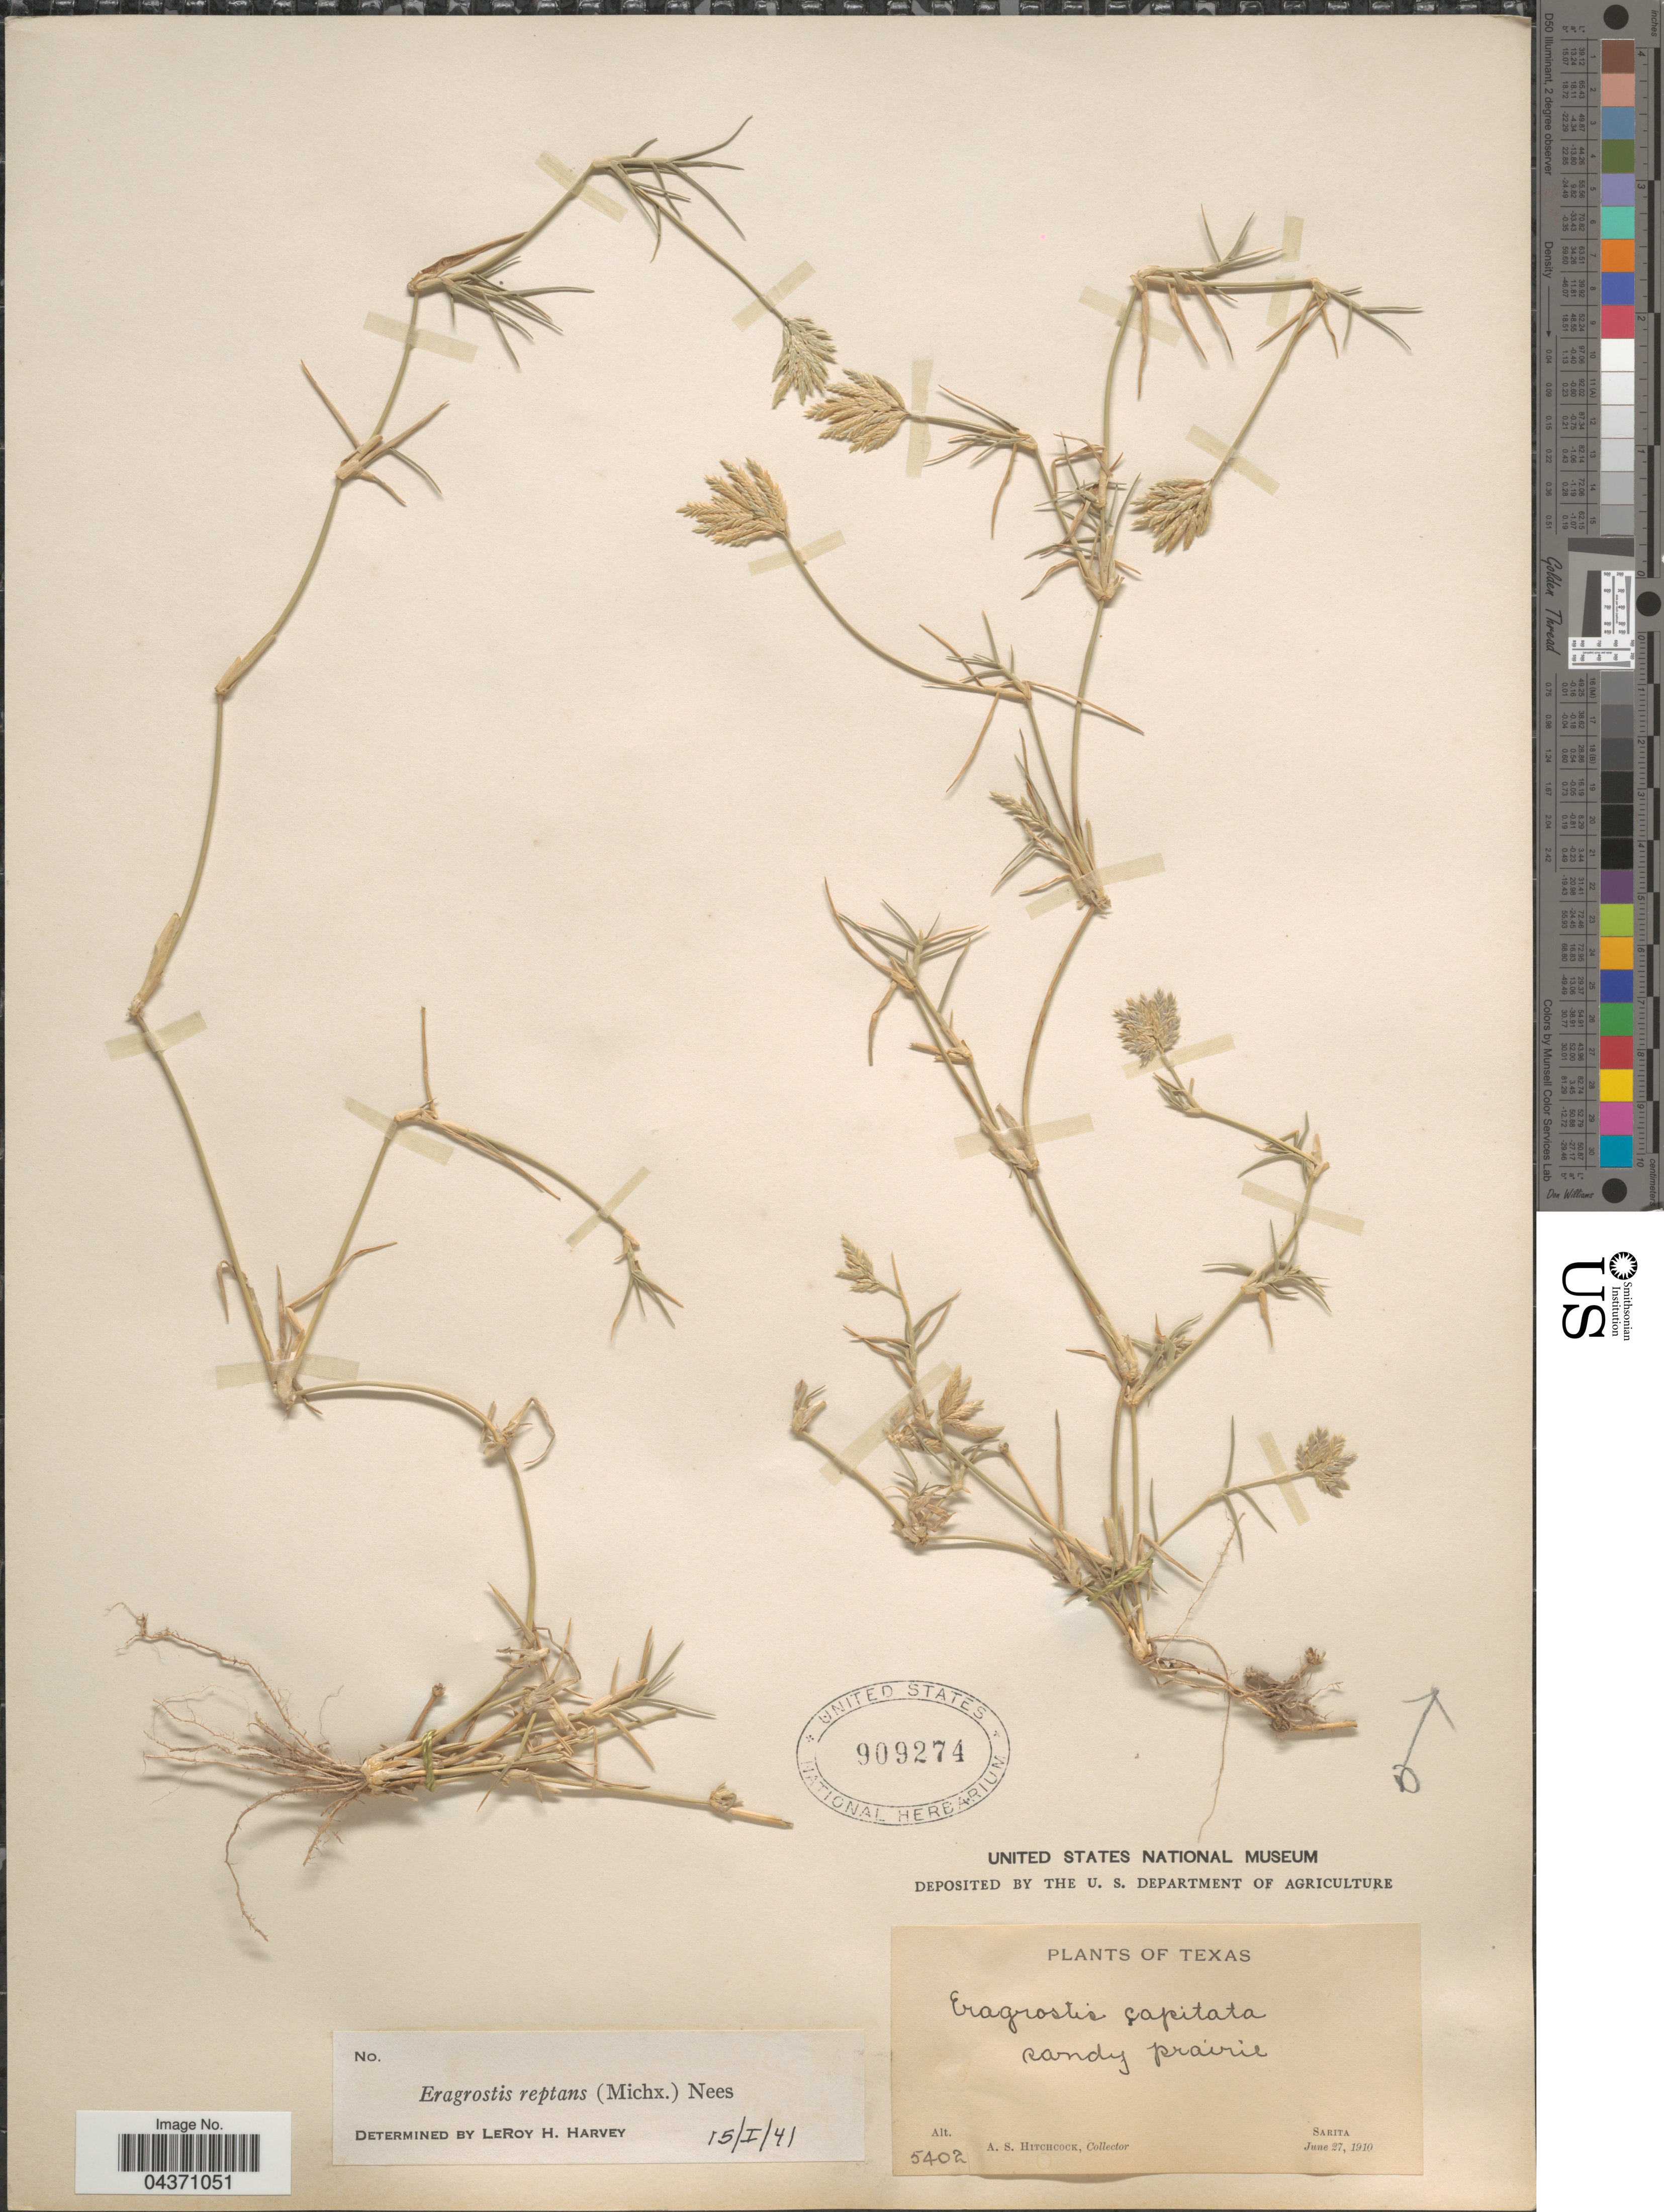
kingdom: Plantae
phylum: Tracheophyta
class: Liliopsida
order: Poales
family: Poaceae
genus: Eragrostis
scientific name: Eragrostis reptans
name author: (Michx.) Nees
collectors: A. S. Hitchcock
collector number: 5402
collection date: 1910-06-27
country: United States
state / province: Texas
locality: Sandy prairie. Sarita.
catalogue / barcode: US 909274